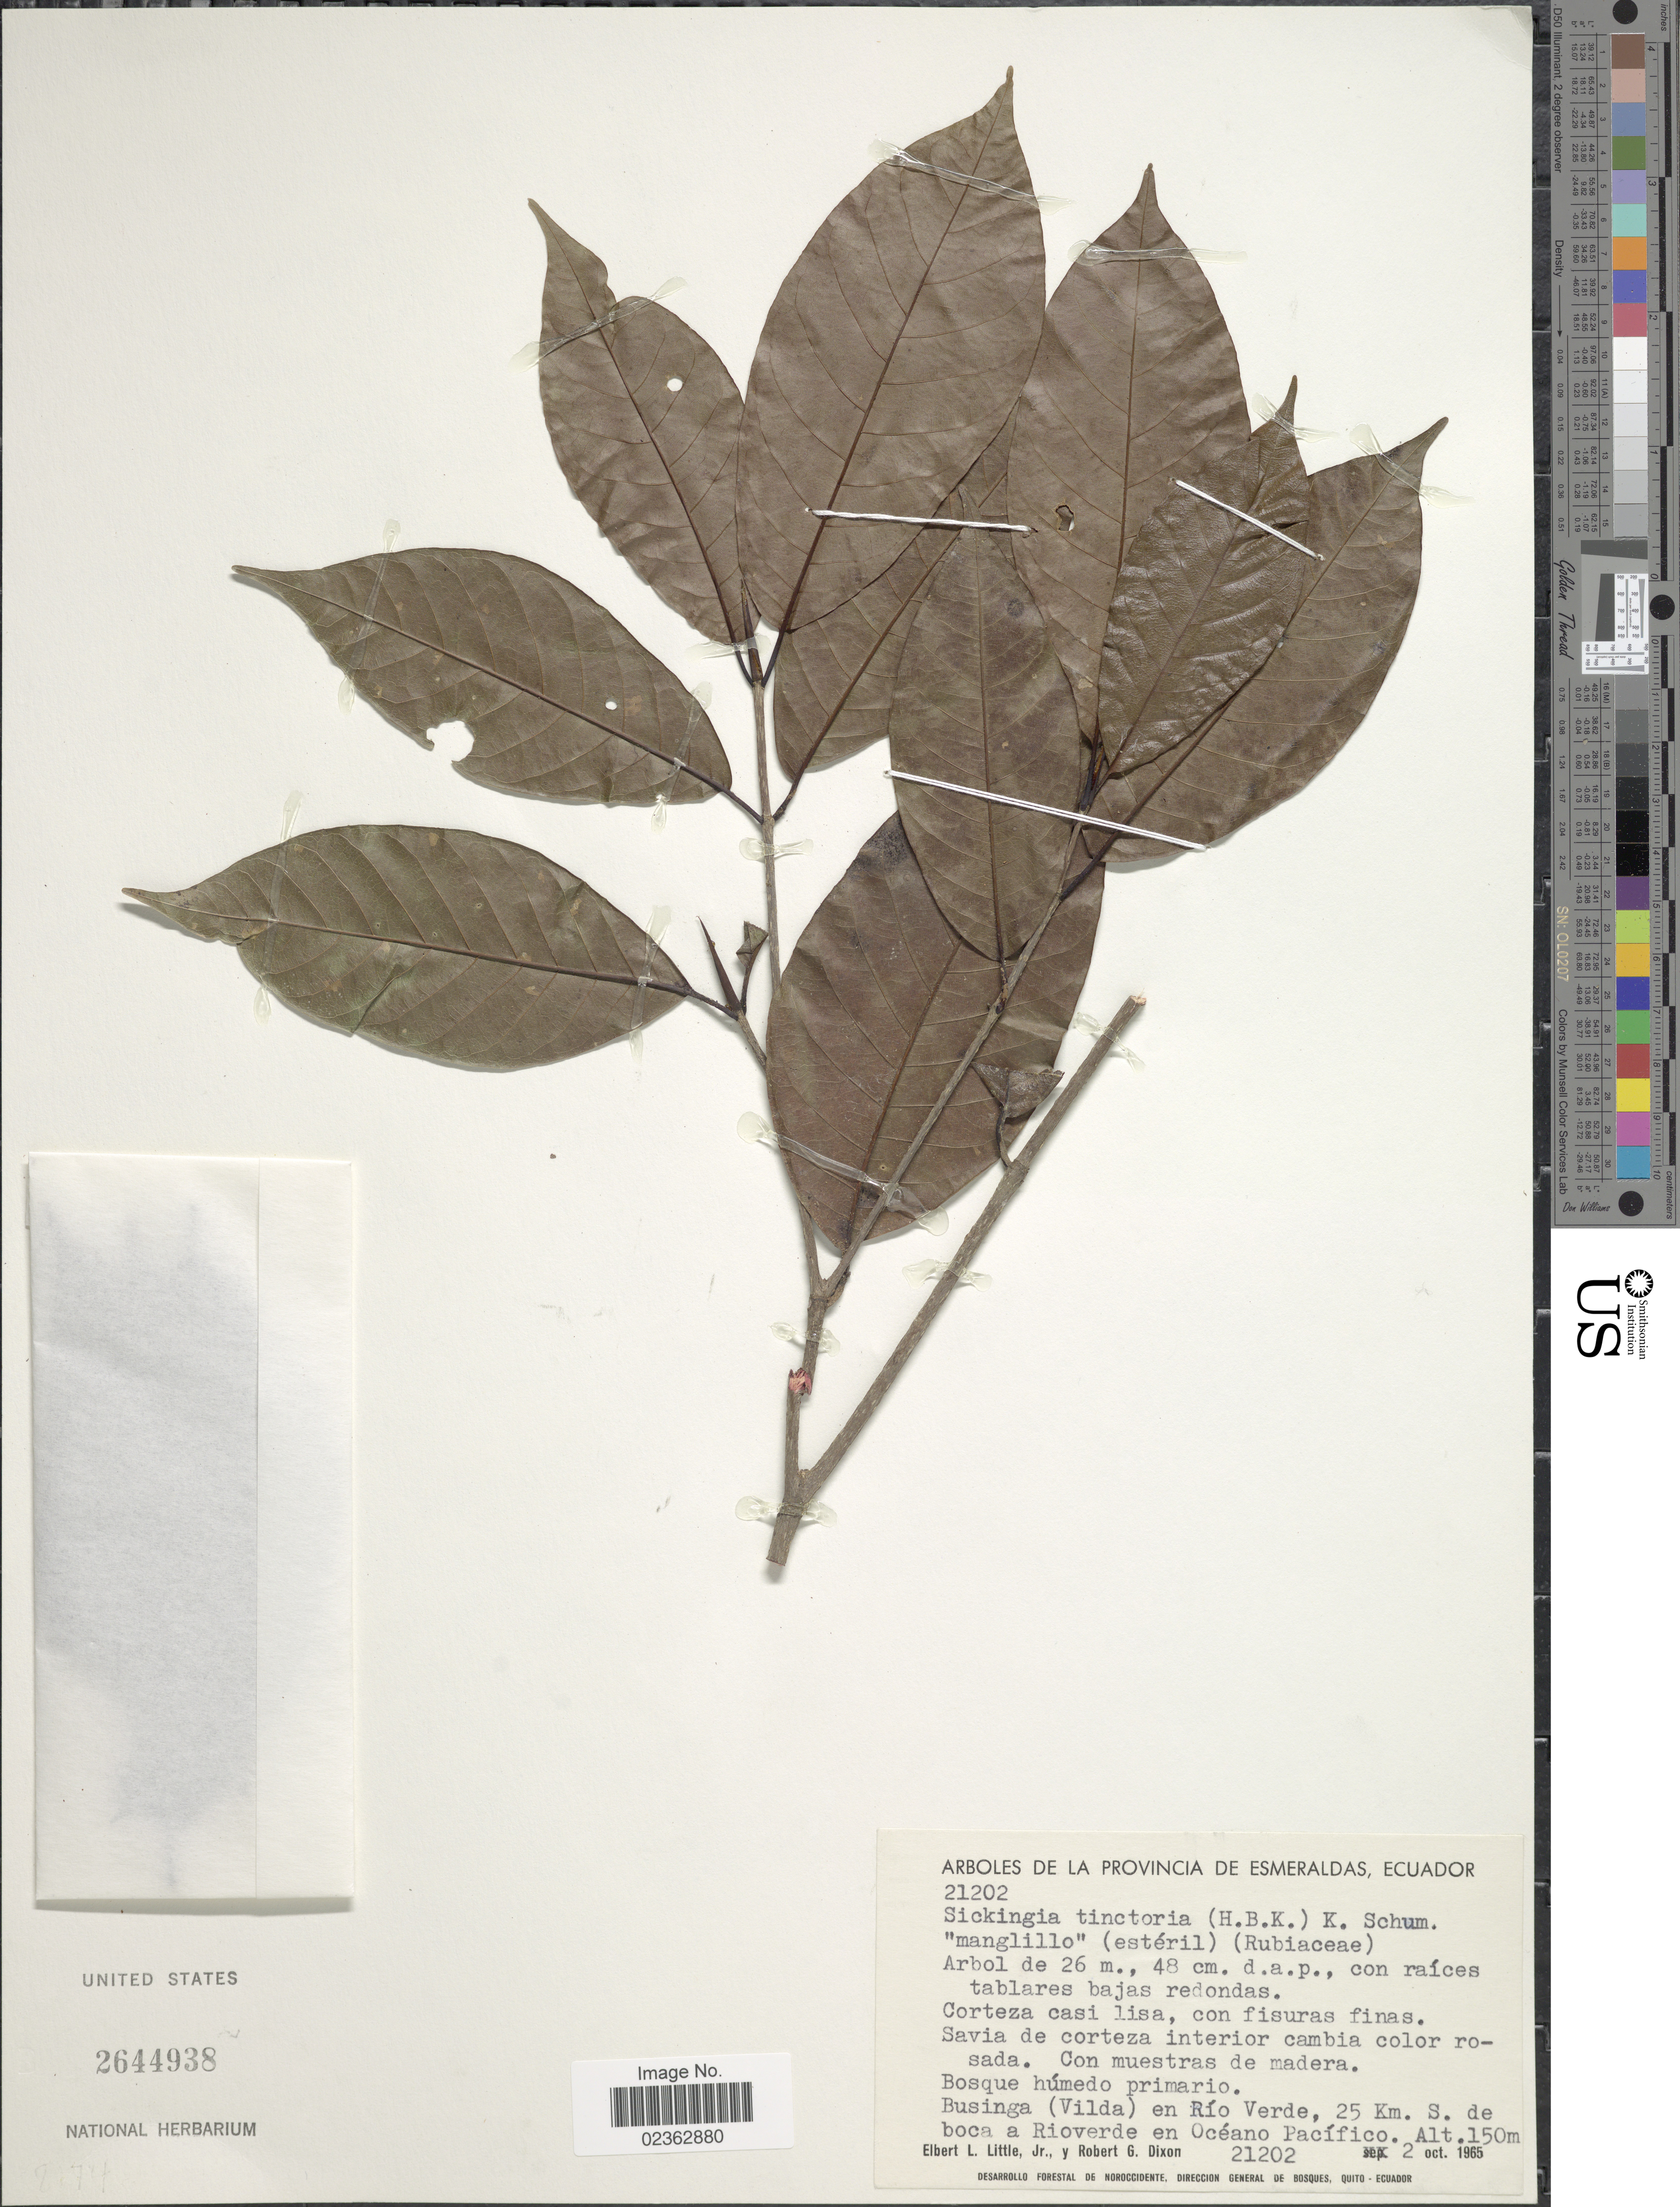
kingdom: Plantae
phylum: Tracheophyta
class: Magnoliopsida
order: Gentianales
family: Rubiaceae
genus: Simira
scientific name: Simira rubescens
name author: (Benth.) Bremek. ex Steyerm.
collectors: E. L. Little & R. G. Dixon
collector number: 21202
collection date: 1965-10-02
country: Ecuador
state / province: Esmeraldas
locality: Bosque humedo primario, Businga (Vilda) en Rio Verde, 25 km. S. de boca a Rioverde en Oceano Pacifico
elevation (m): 150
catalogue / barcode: US 2644938